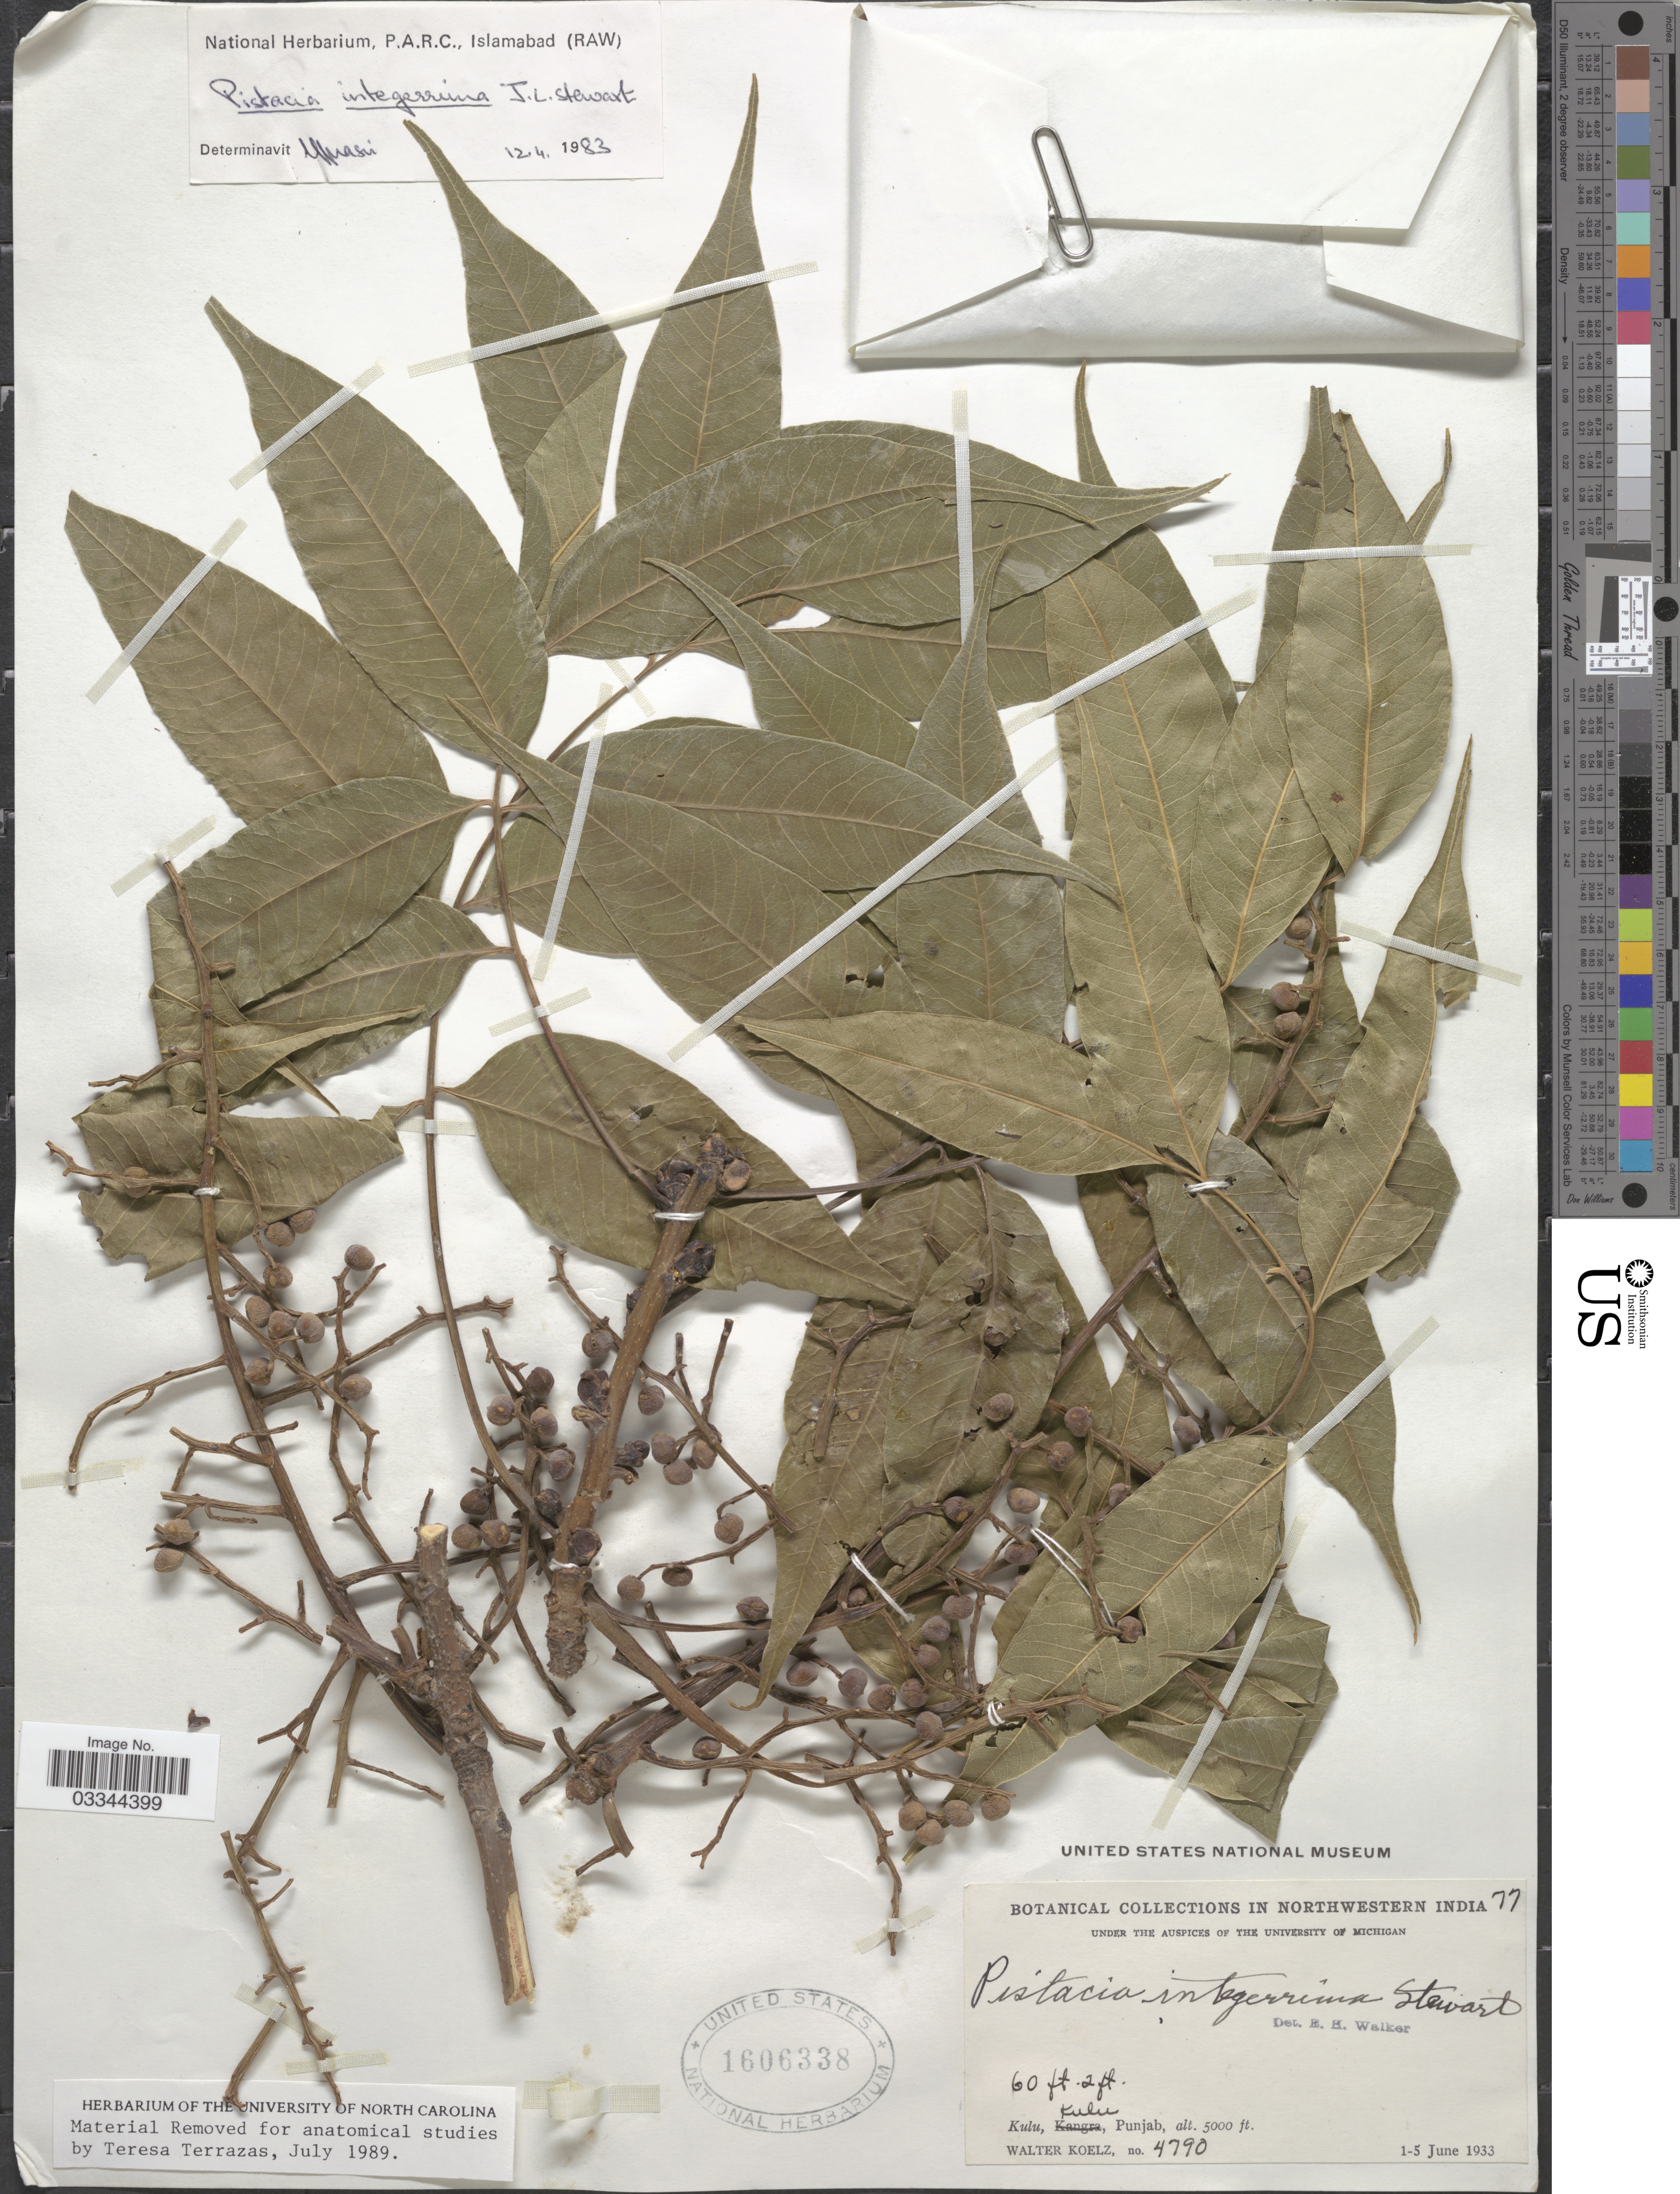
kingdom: Plantae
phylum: Tracheophyta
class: Magnoliopsida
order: Sapindales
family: Anacardiaceae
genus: Pistacia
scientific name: Pistacia integerrima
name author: J. L. Stewart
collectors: W. N. Koelz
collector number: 4790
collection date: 1933-06-01/1933-06-05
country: India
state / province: Punjab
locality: Northwestern India. Kulu, Kulu.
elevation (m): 1524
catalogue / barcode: US 1606338